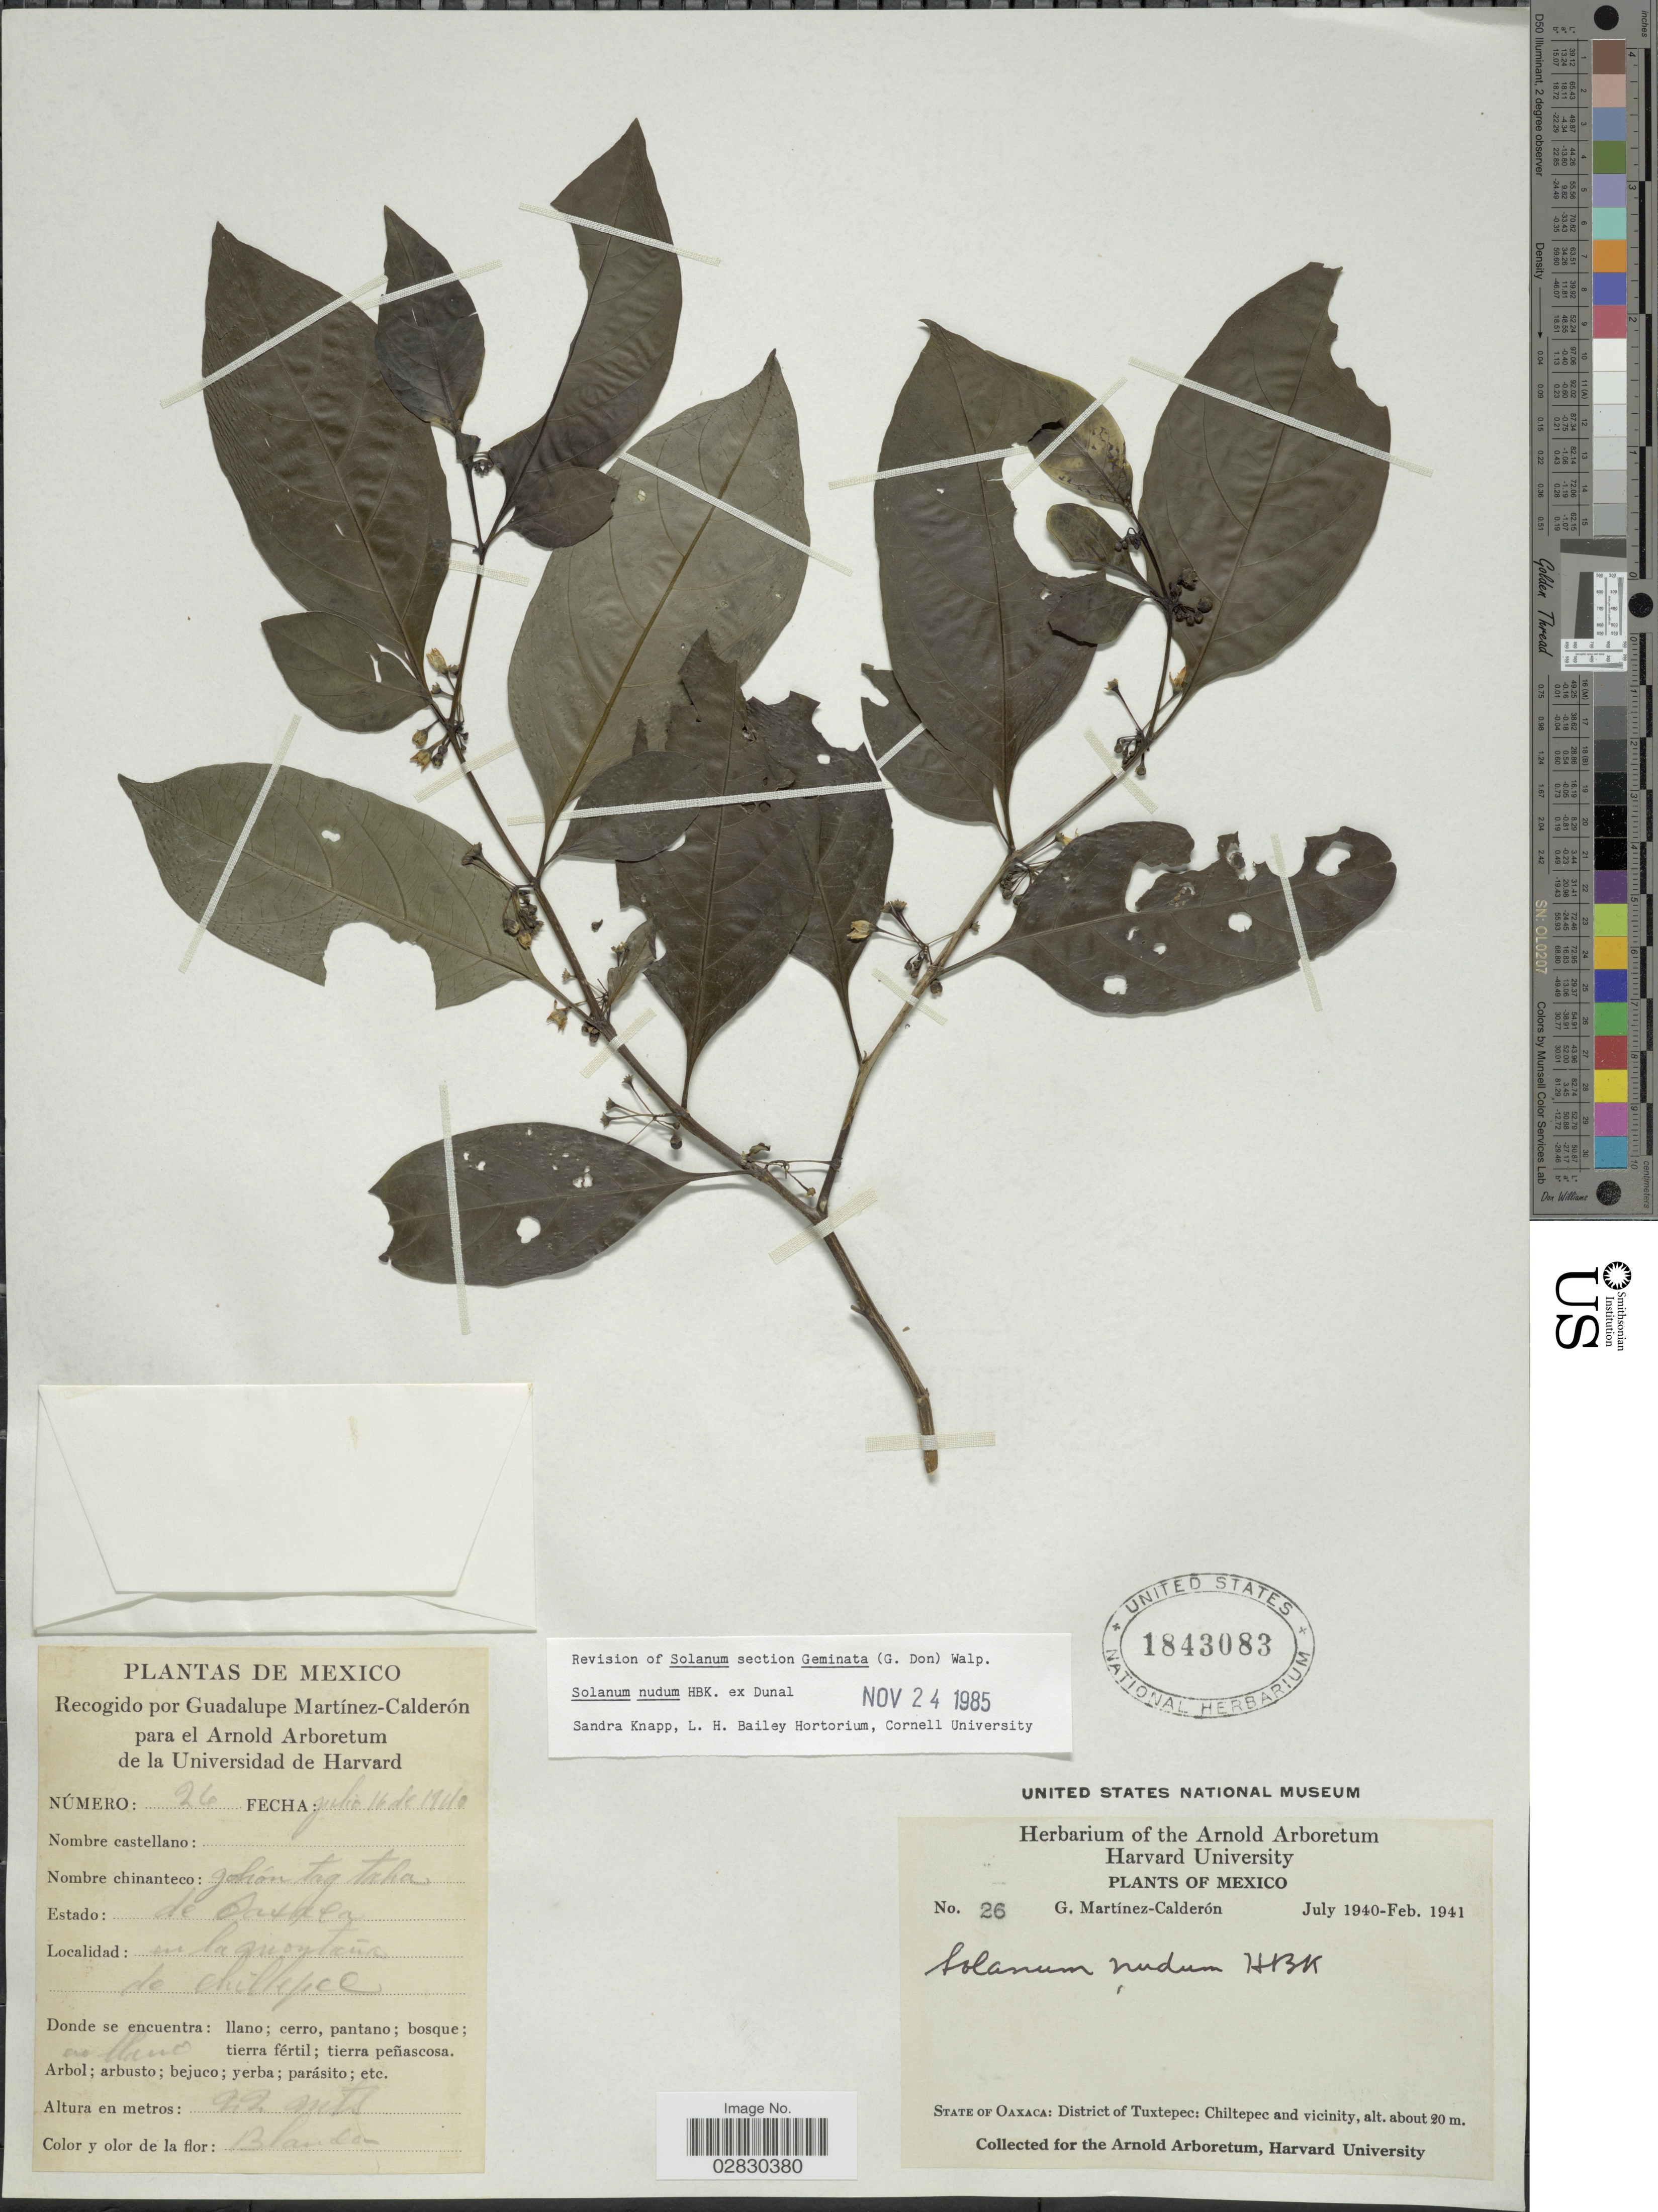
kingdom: Plantae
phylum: Tracheophyta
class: Magnoliopsida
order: Solanales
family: Solanaceae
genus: Solanum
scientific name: Solanum nudum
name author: Humb. & Bonpl. ex Dunal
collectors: G. Martínez Calderón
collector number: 26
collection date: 1940-07-16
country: Mexico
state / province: Oaxaca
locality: District of Tuxtepec: Chiltepec and vicinity. En la montana de Chiltepec.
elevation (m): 20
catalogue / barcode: US 1843083